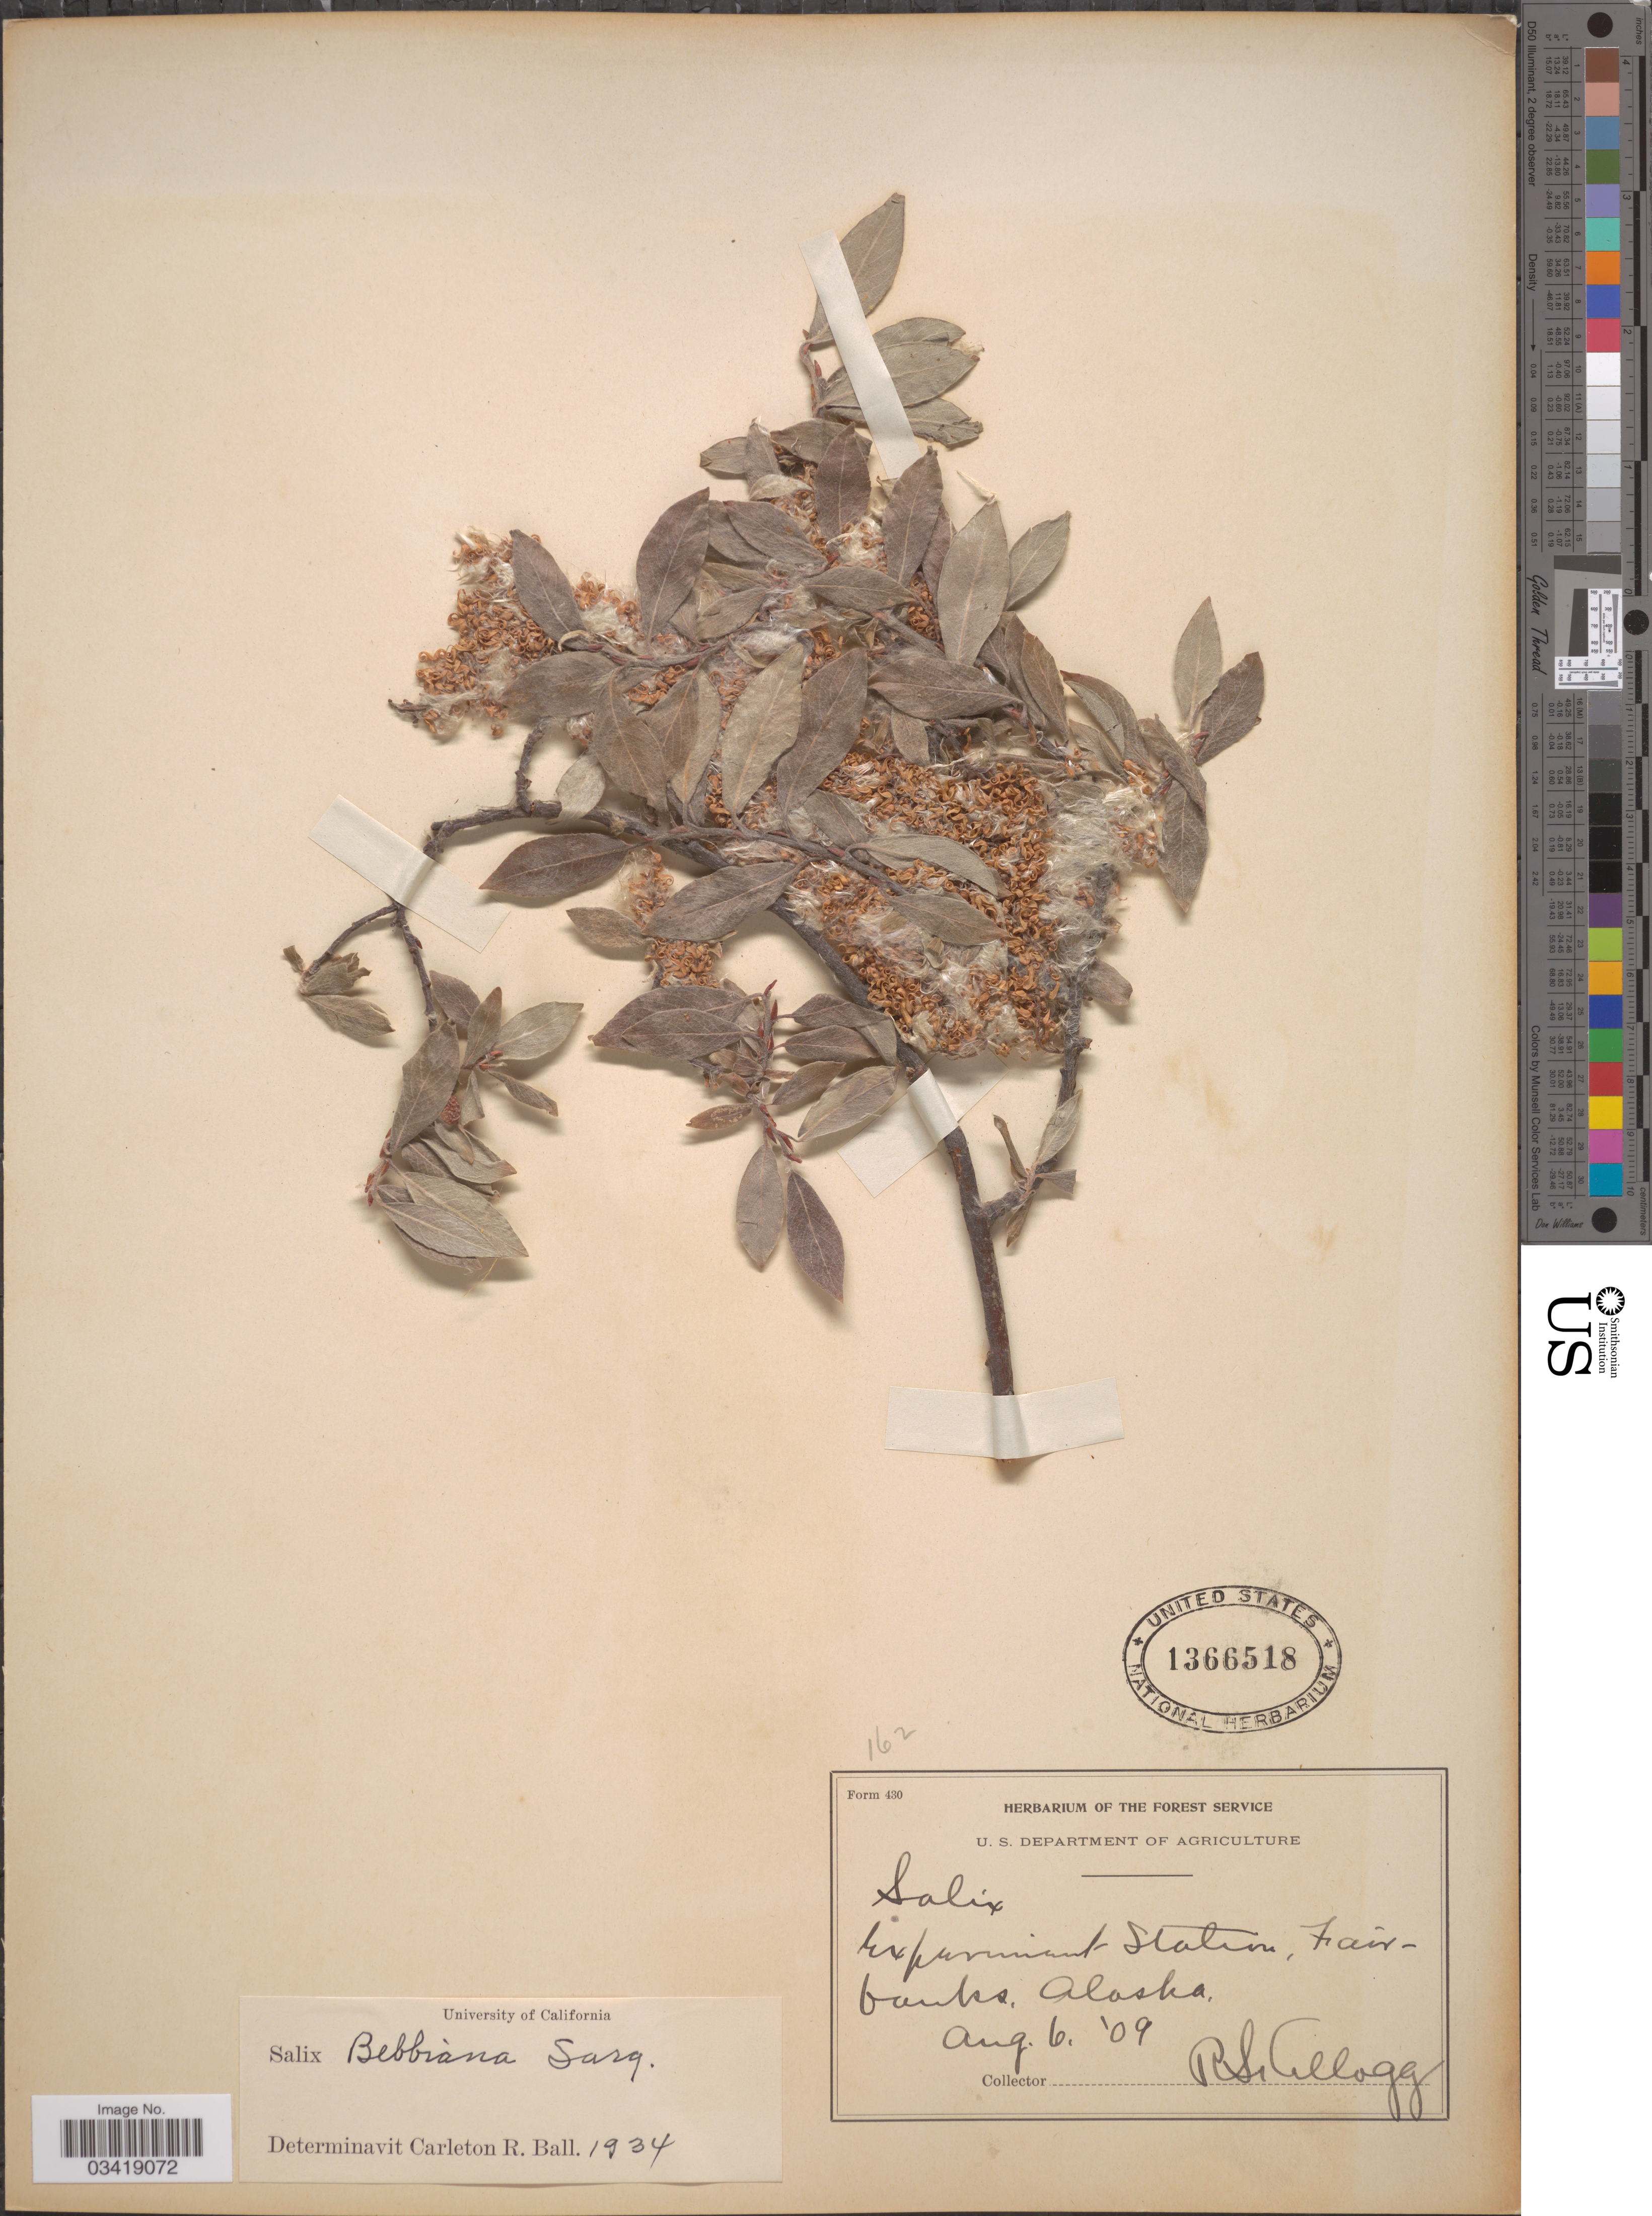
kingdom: Plantae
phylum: Tracheophyta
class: Magnoliopsida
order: Malpighiales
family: Salicaceae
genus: Salix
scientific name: Salix bebbiana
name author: Sarg.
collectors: R. Kellogg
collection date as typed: Transcribed d/m/y: 6/8/9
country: United States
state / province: Alaska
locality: Experiment Station, Fairbanks.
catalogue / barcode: US 1366518